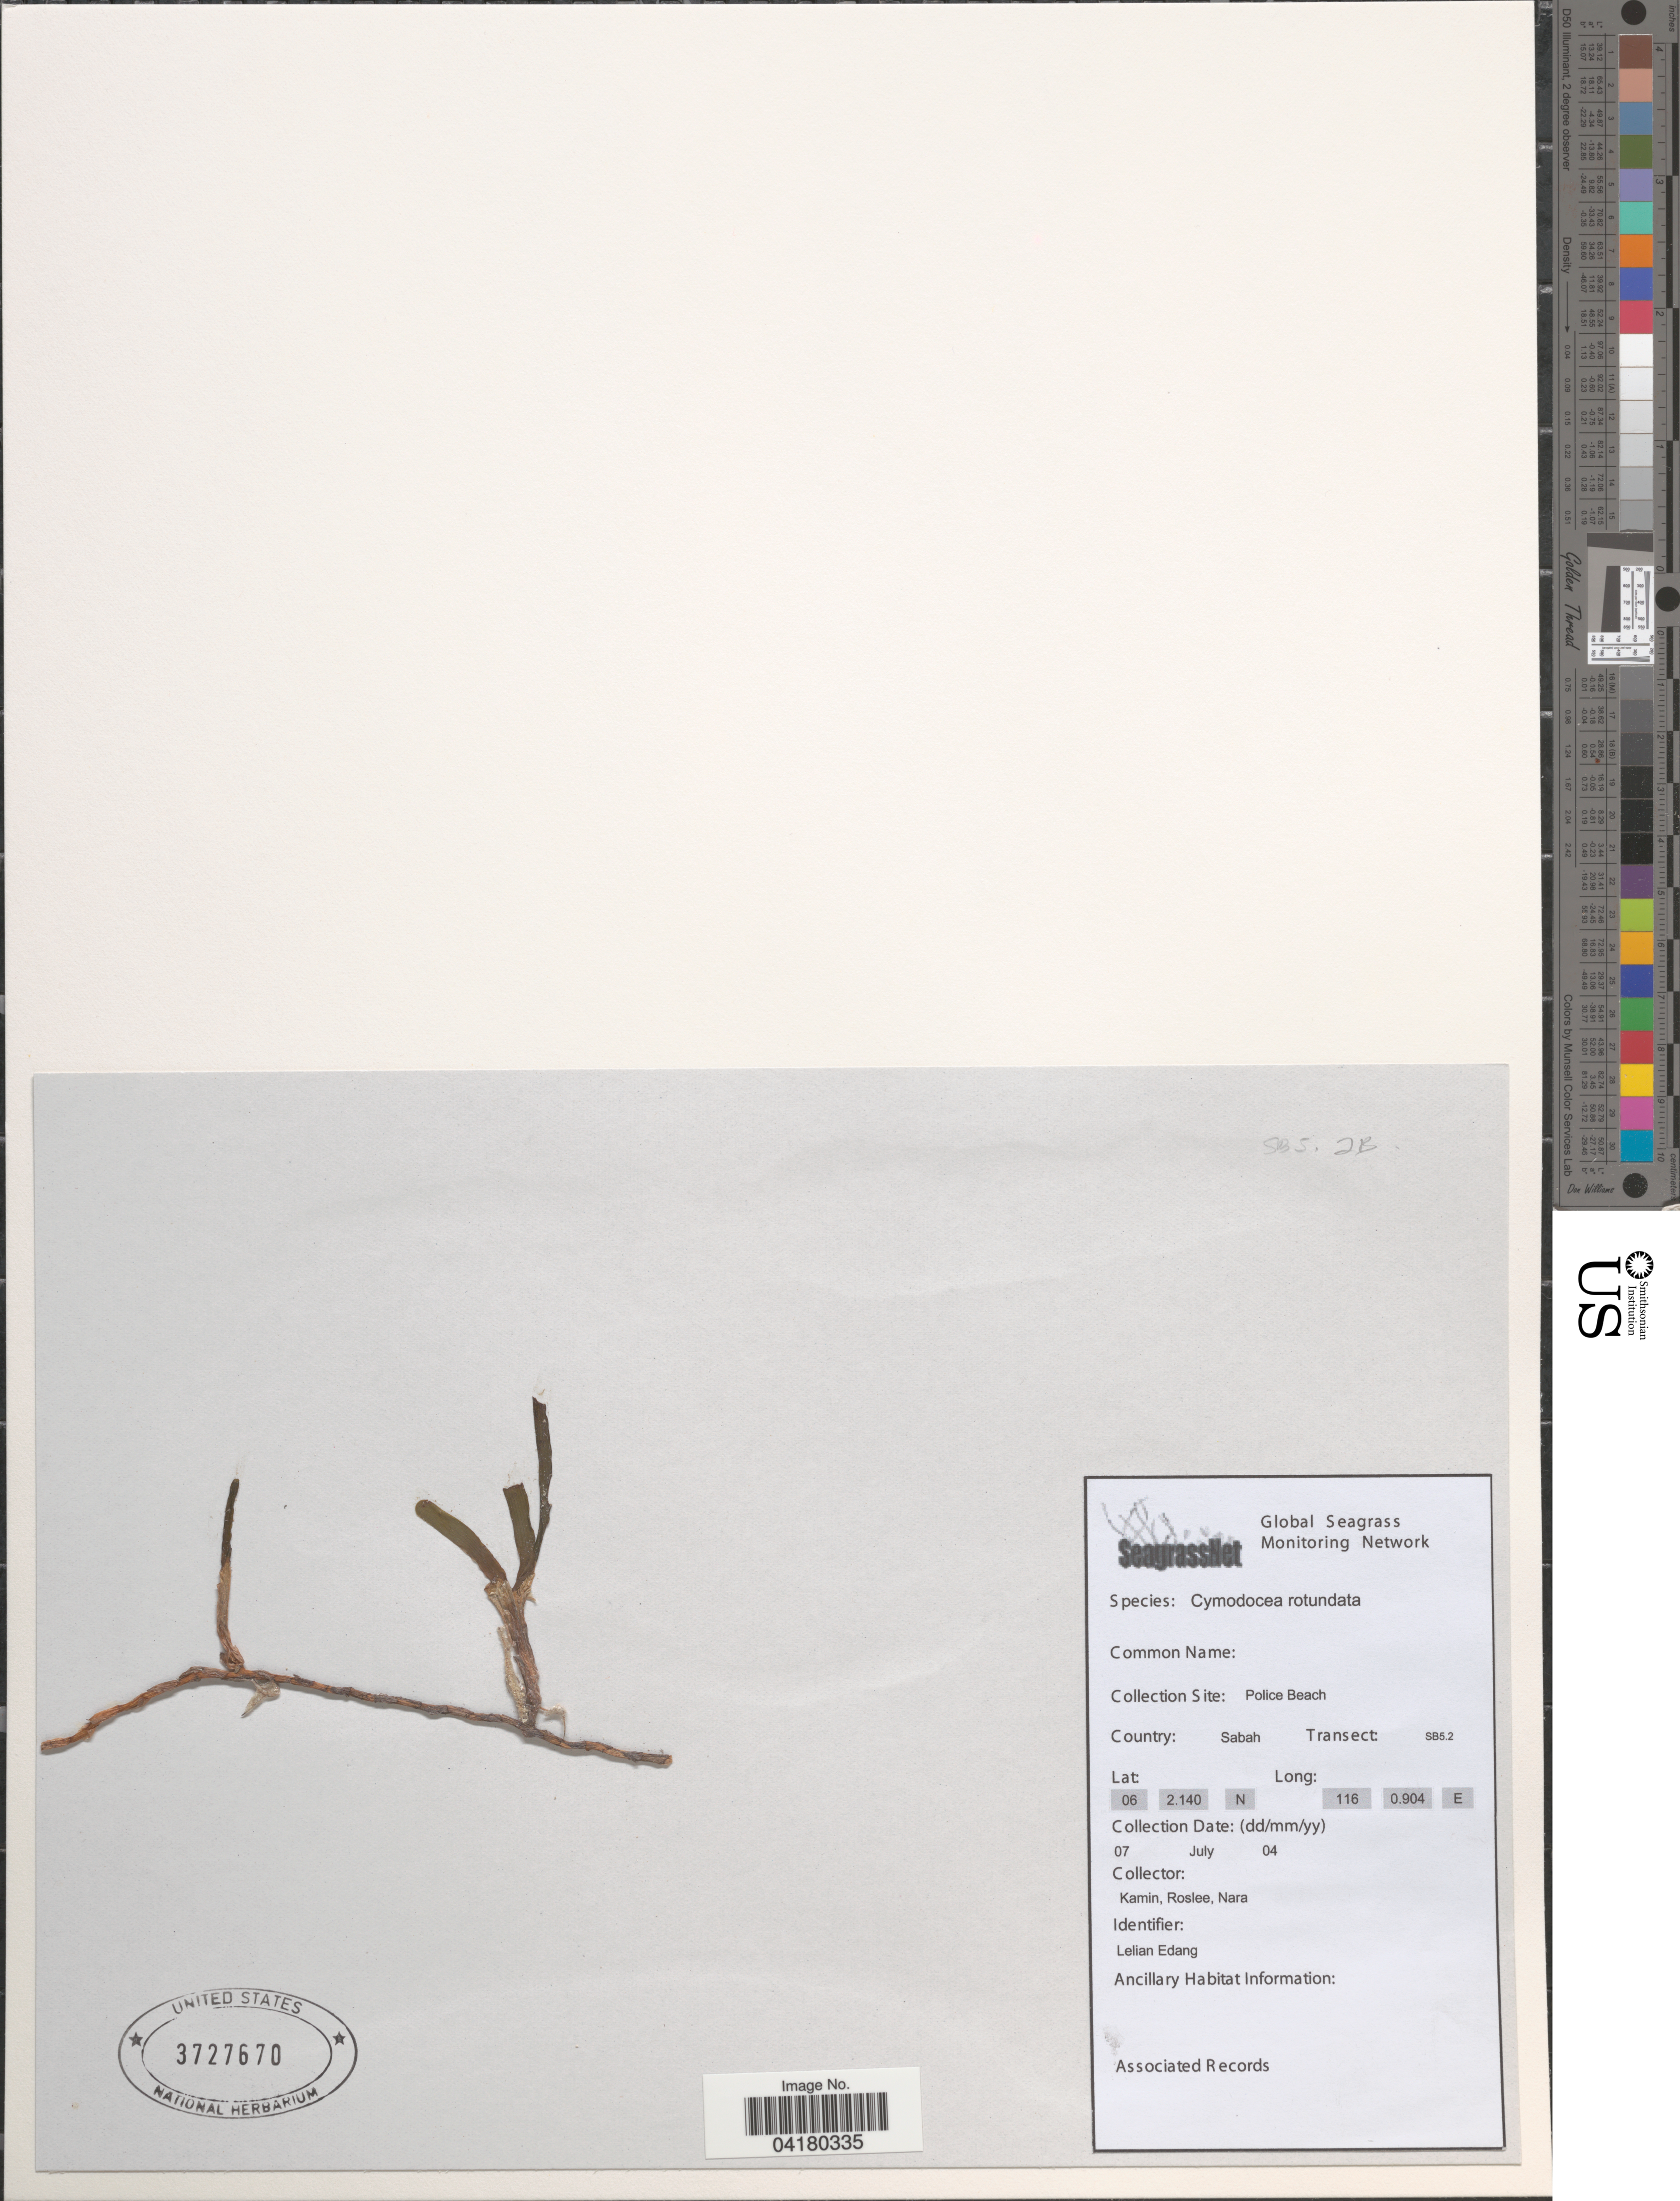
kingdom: Plantae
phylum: Tracheophyta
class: Liliopsida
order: Alismatales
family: Cymodoceaceae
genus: Cymodocea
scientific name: Cymodocea rotundata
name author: Asch. & Schweinf.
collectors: Kamin, Roslee & Nara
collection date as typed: Transcribed d/m/y: 7/7/4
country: Malaysia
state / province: Sabah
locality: Police Beach. Transect: SB5.2.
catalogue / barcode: US 3727670